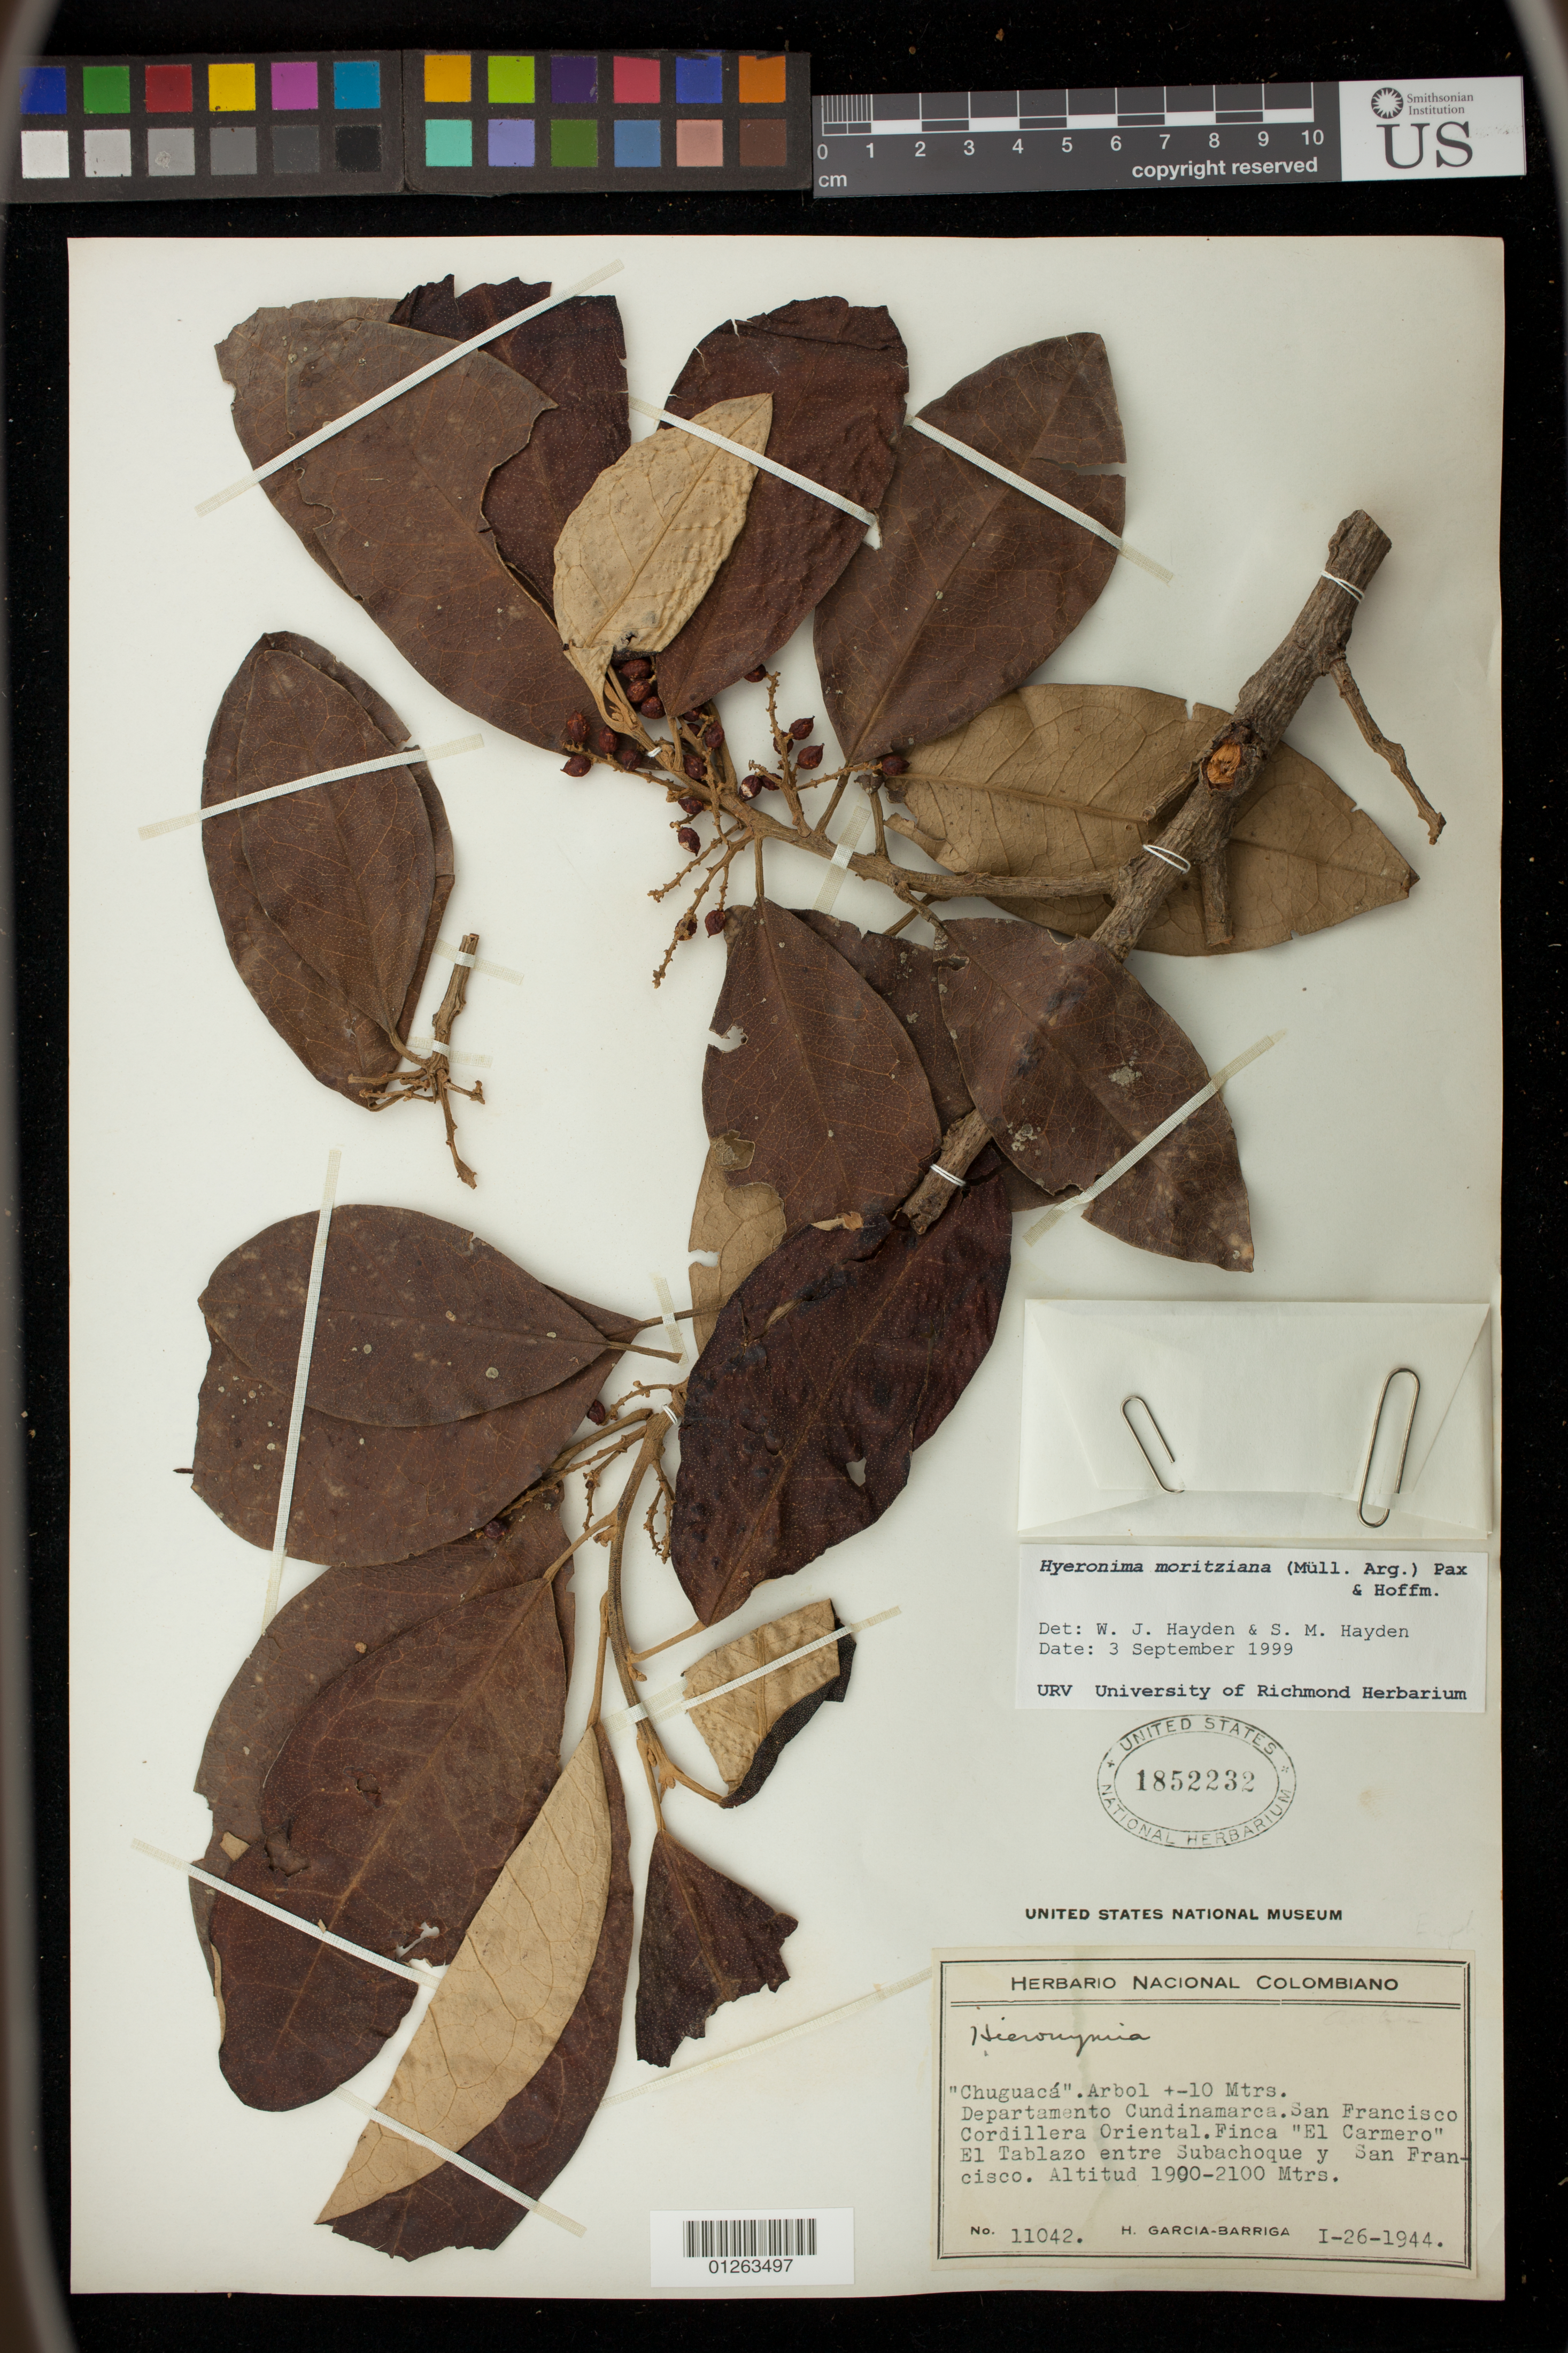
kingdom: Plantae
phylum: Tracheophyta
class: Magnoliopsida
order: Malpighiales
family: Phyllanthaceae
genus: Hieronyma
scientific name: Hieronyma moritziana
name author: (Müll. Arg.) Pax ex K. Hoffm.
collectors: H. García Barriga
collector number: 11042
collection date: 1944-01-26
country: Colombia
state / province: Cundinamarca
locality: Cundinamarca. San Francisco Cordillera Oriental. Finca "El Carmero" El Tablazo entre Subachoque y San Francisco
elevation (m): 1900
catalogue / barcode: US 1852232